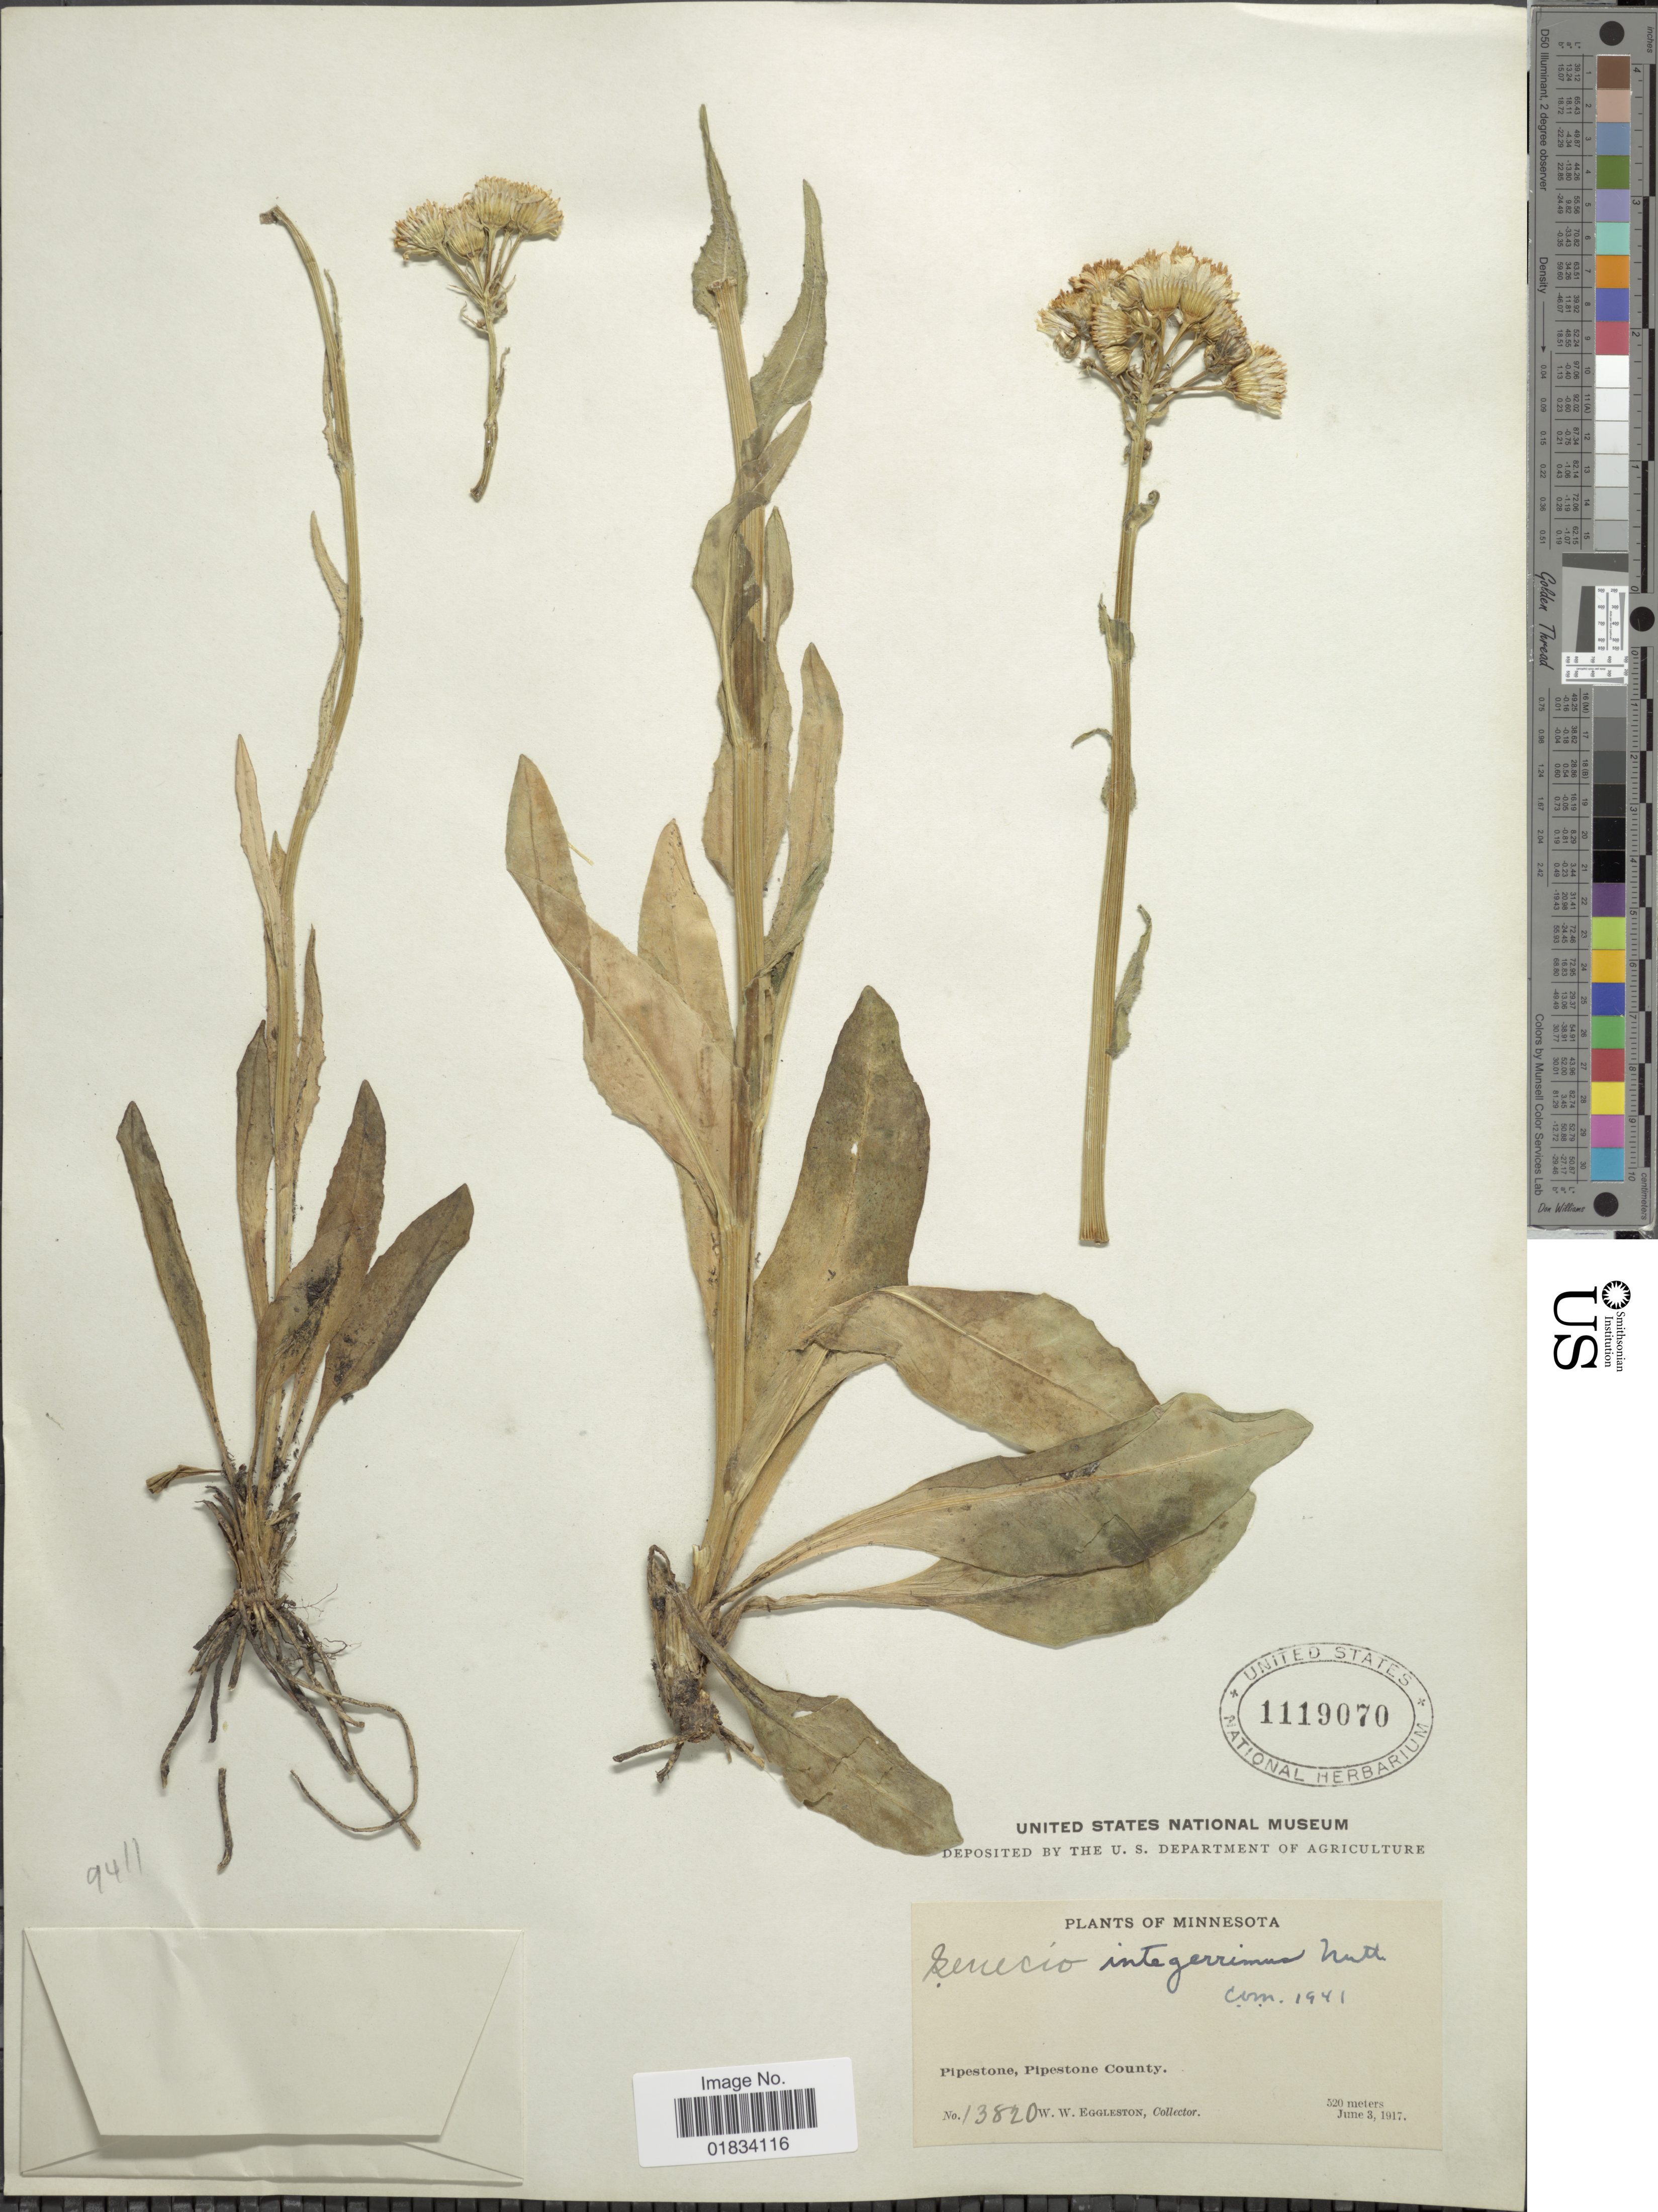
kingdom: Plantae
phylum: Tracheophyta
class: Magnoliopsida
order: Asterales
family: Asteraceae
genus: Senecio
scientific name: Senecio integerrimus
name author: Nutt.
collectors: W. W. Eggleston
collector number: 13820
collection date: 1917-06-03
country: United States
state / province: Minnesota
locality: Pipestone, Pipestone County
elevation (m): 520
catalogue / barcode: US 1119070